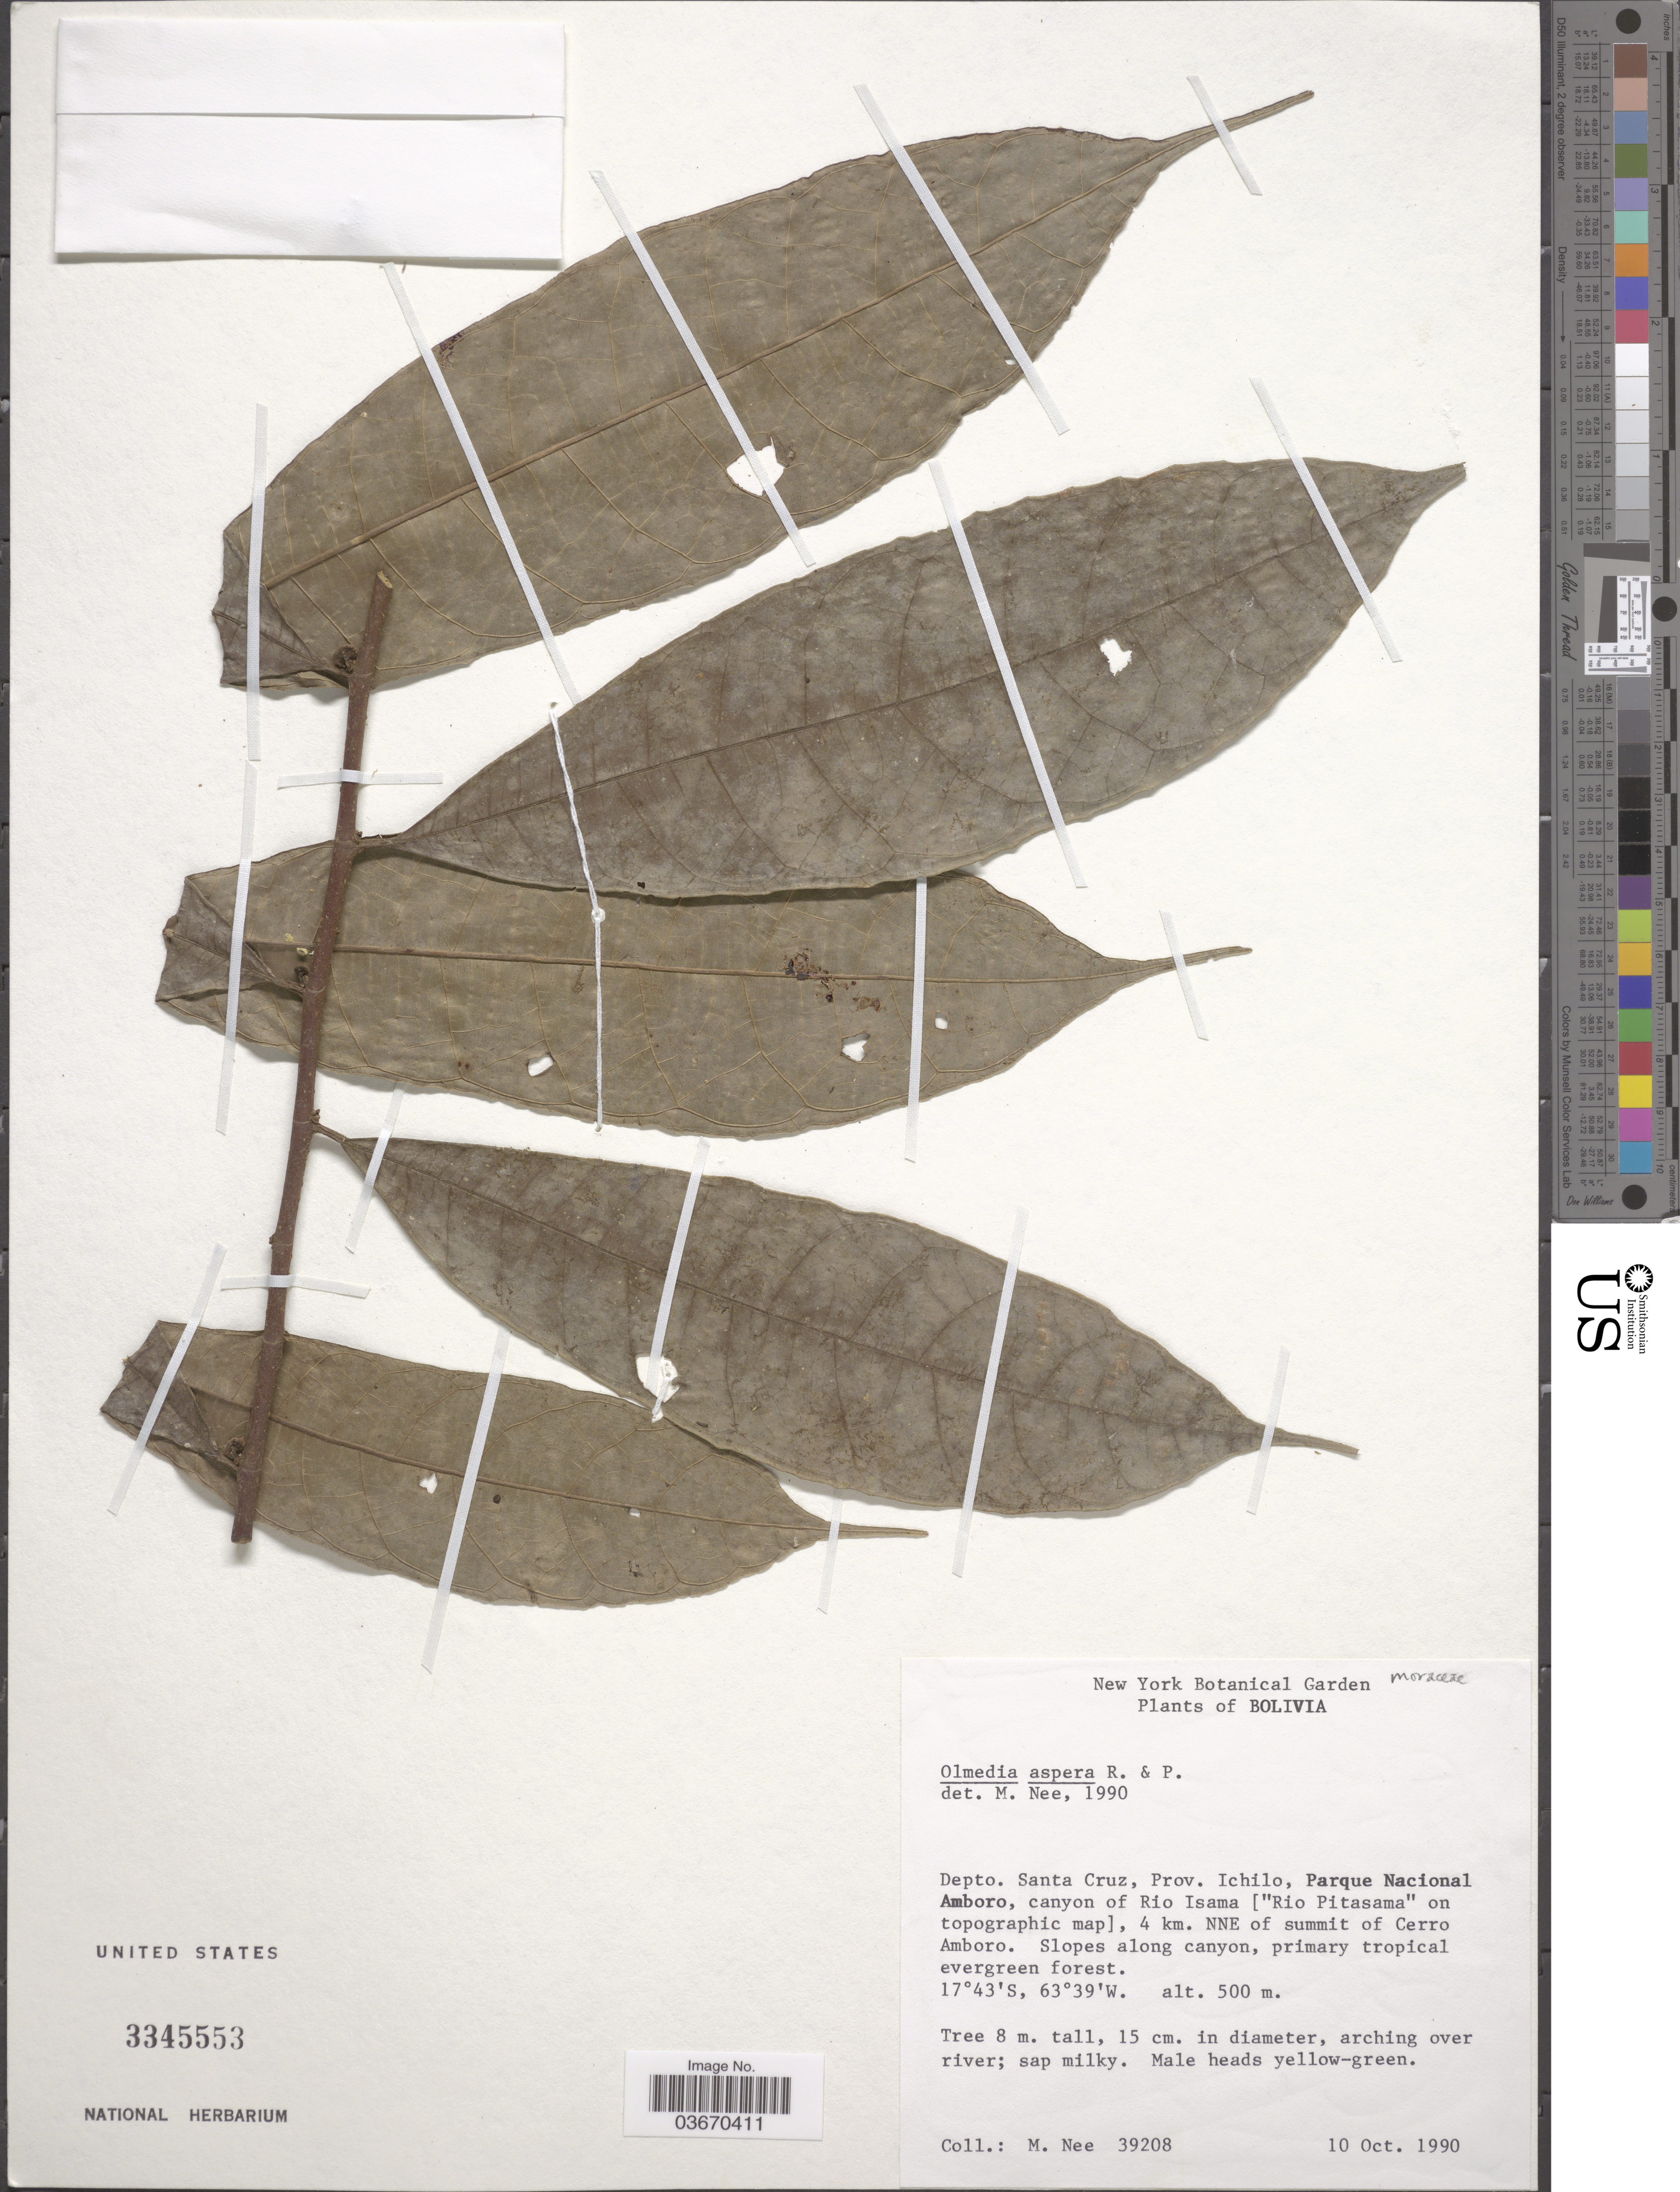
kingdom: Plantae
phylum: Tracheophyta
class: Magnoliopsida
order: Rosales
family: Moraceae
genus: Olmedia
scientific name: Olmedia aspera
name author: Ruiz & Pav.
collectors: M. Nee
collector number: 39208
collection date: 1990-10-10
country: Bolivia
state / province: Santa Cruz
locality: Depto. Santa Cruz, Prov. Ichilo, Parque Nacional Amboro, canyon of Rio Isama ["Rio Pitasama" on topographic map], 4 km. NNE of summit of Cerro Amboro.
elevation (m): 500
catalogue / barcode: US 3345553